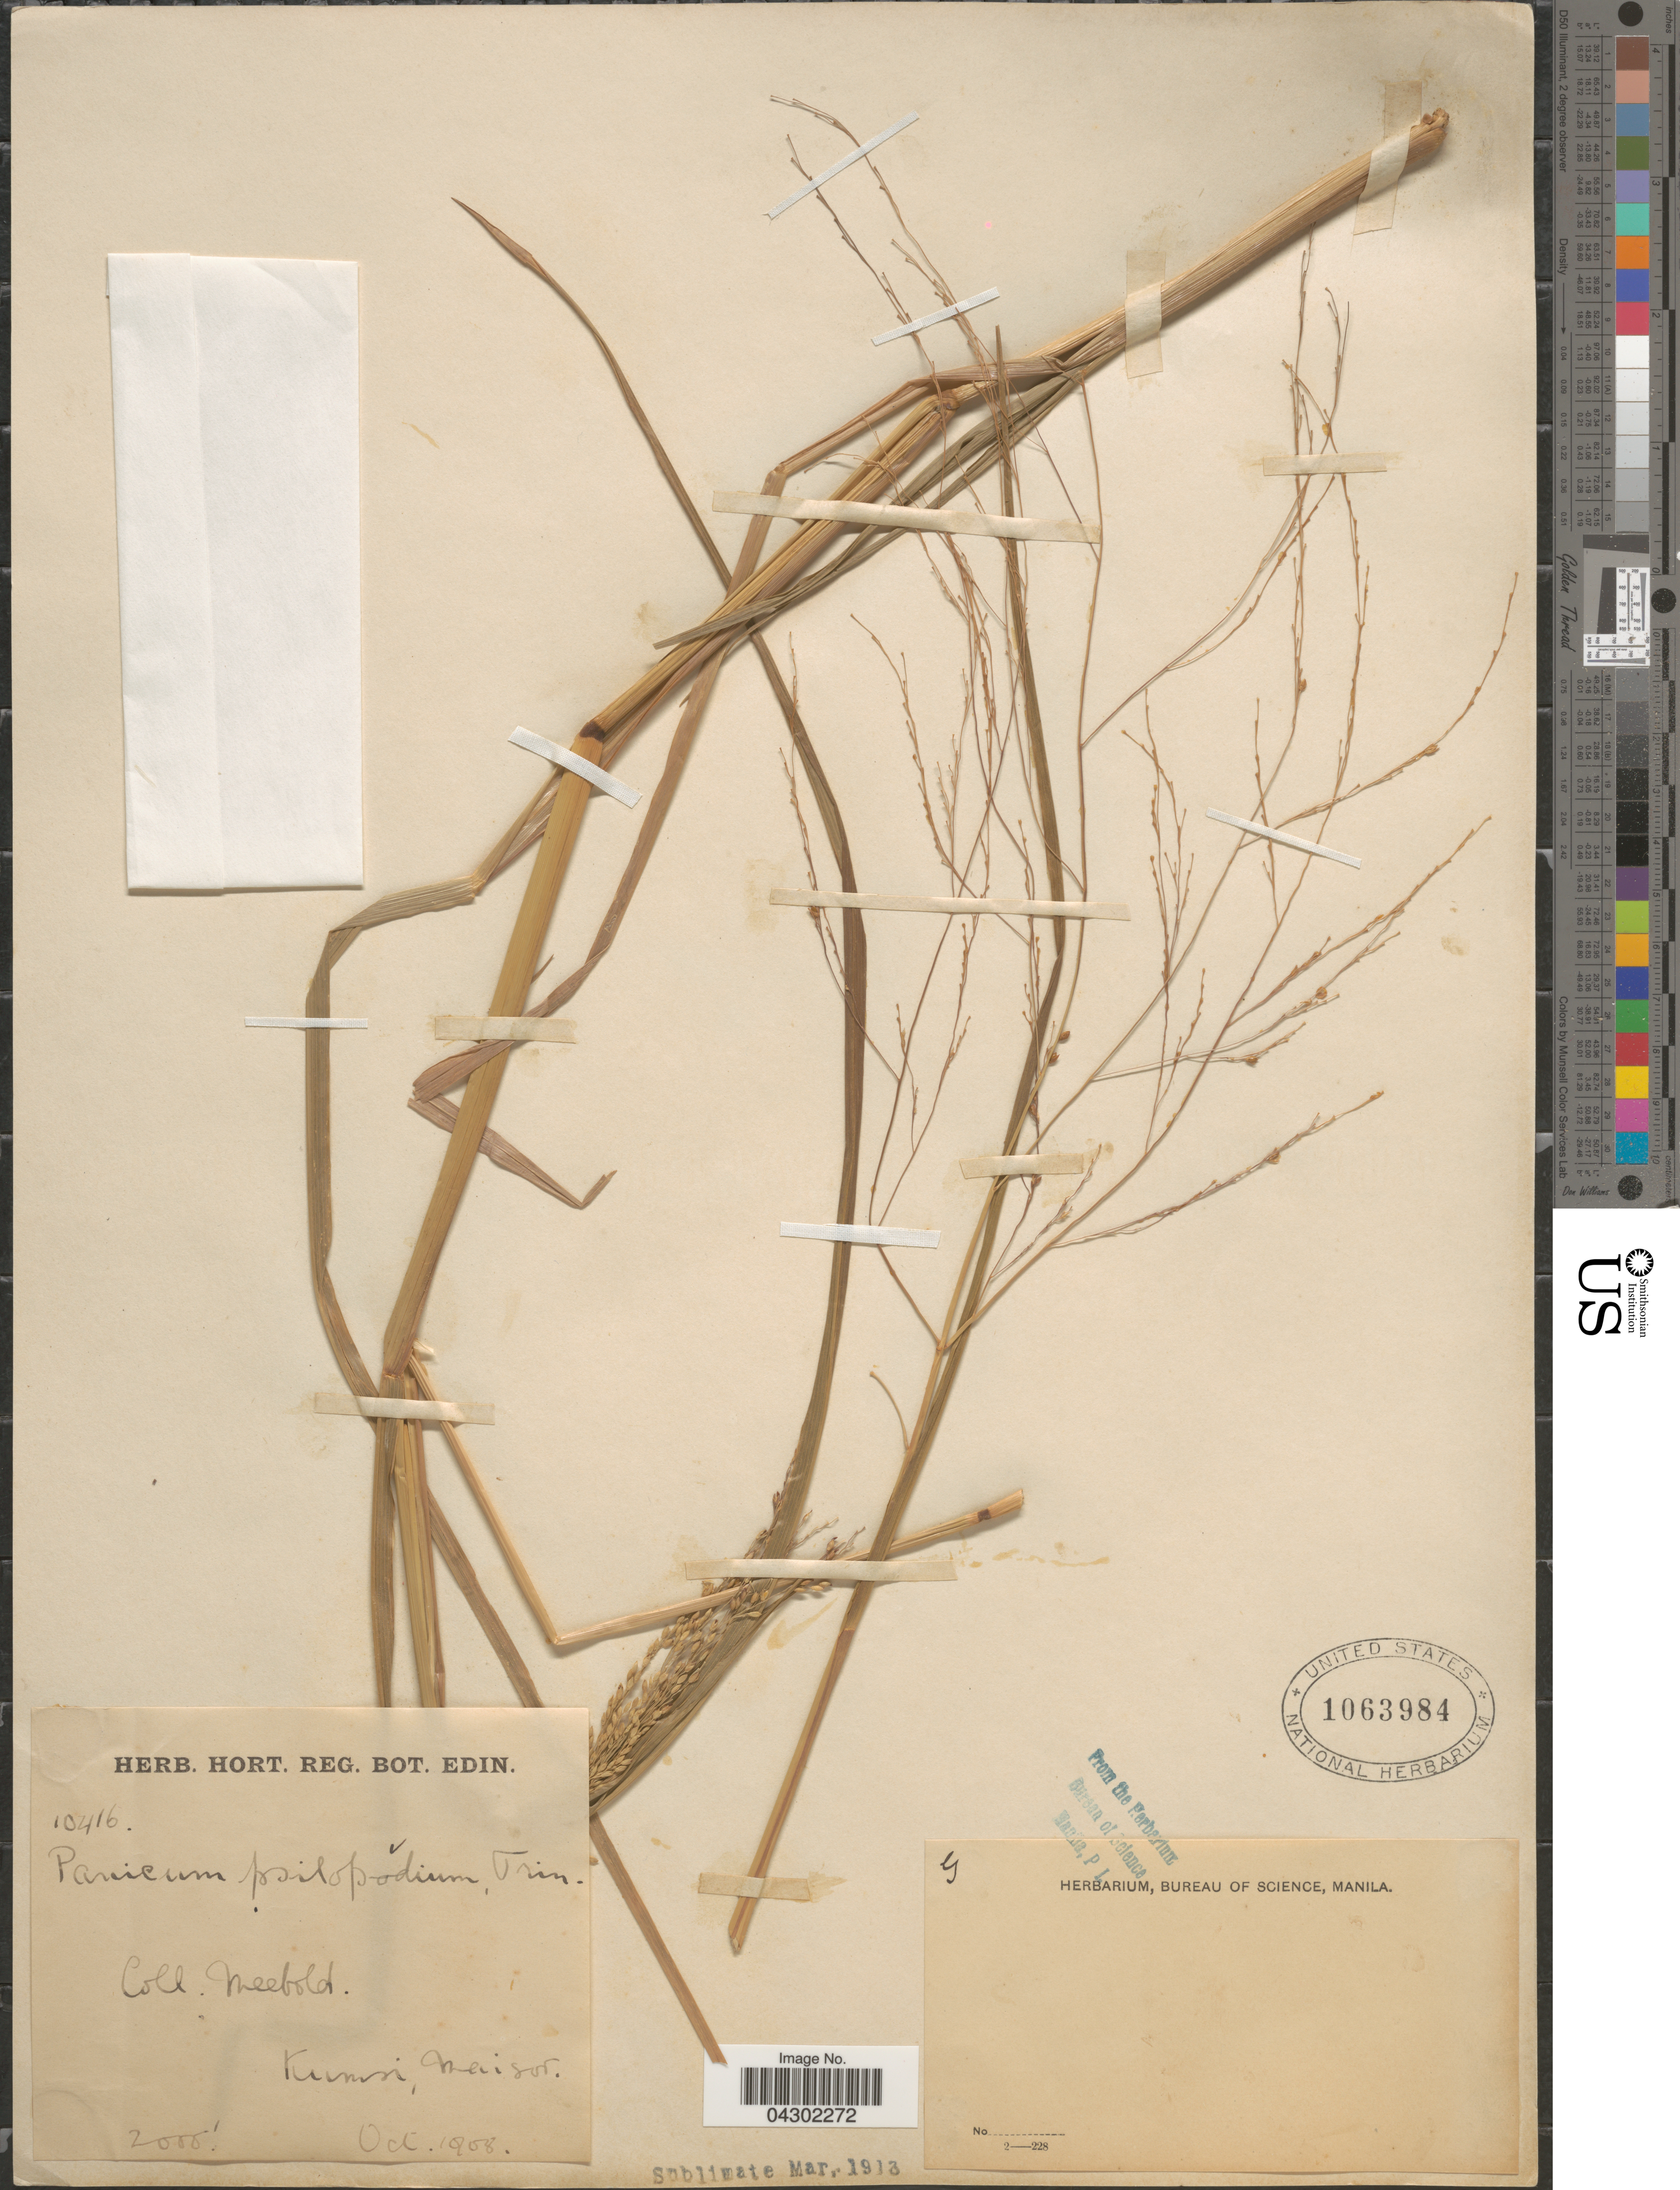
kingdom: Plantae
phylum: Tracheophyta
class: Liliopsida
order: Poales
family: Poaceae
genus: Panicum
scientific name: Panicum sumatrense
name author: P. Roth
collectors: Meebold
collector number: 10416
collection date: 1908-10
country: India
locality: Kumsi, Maisor.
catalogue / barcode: US 1063984